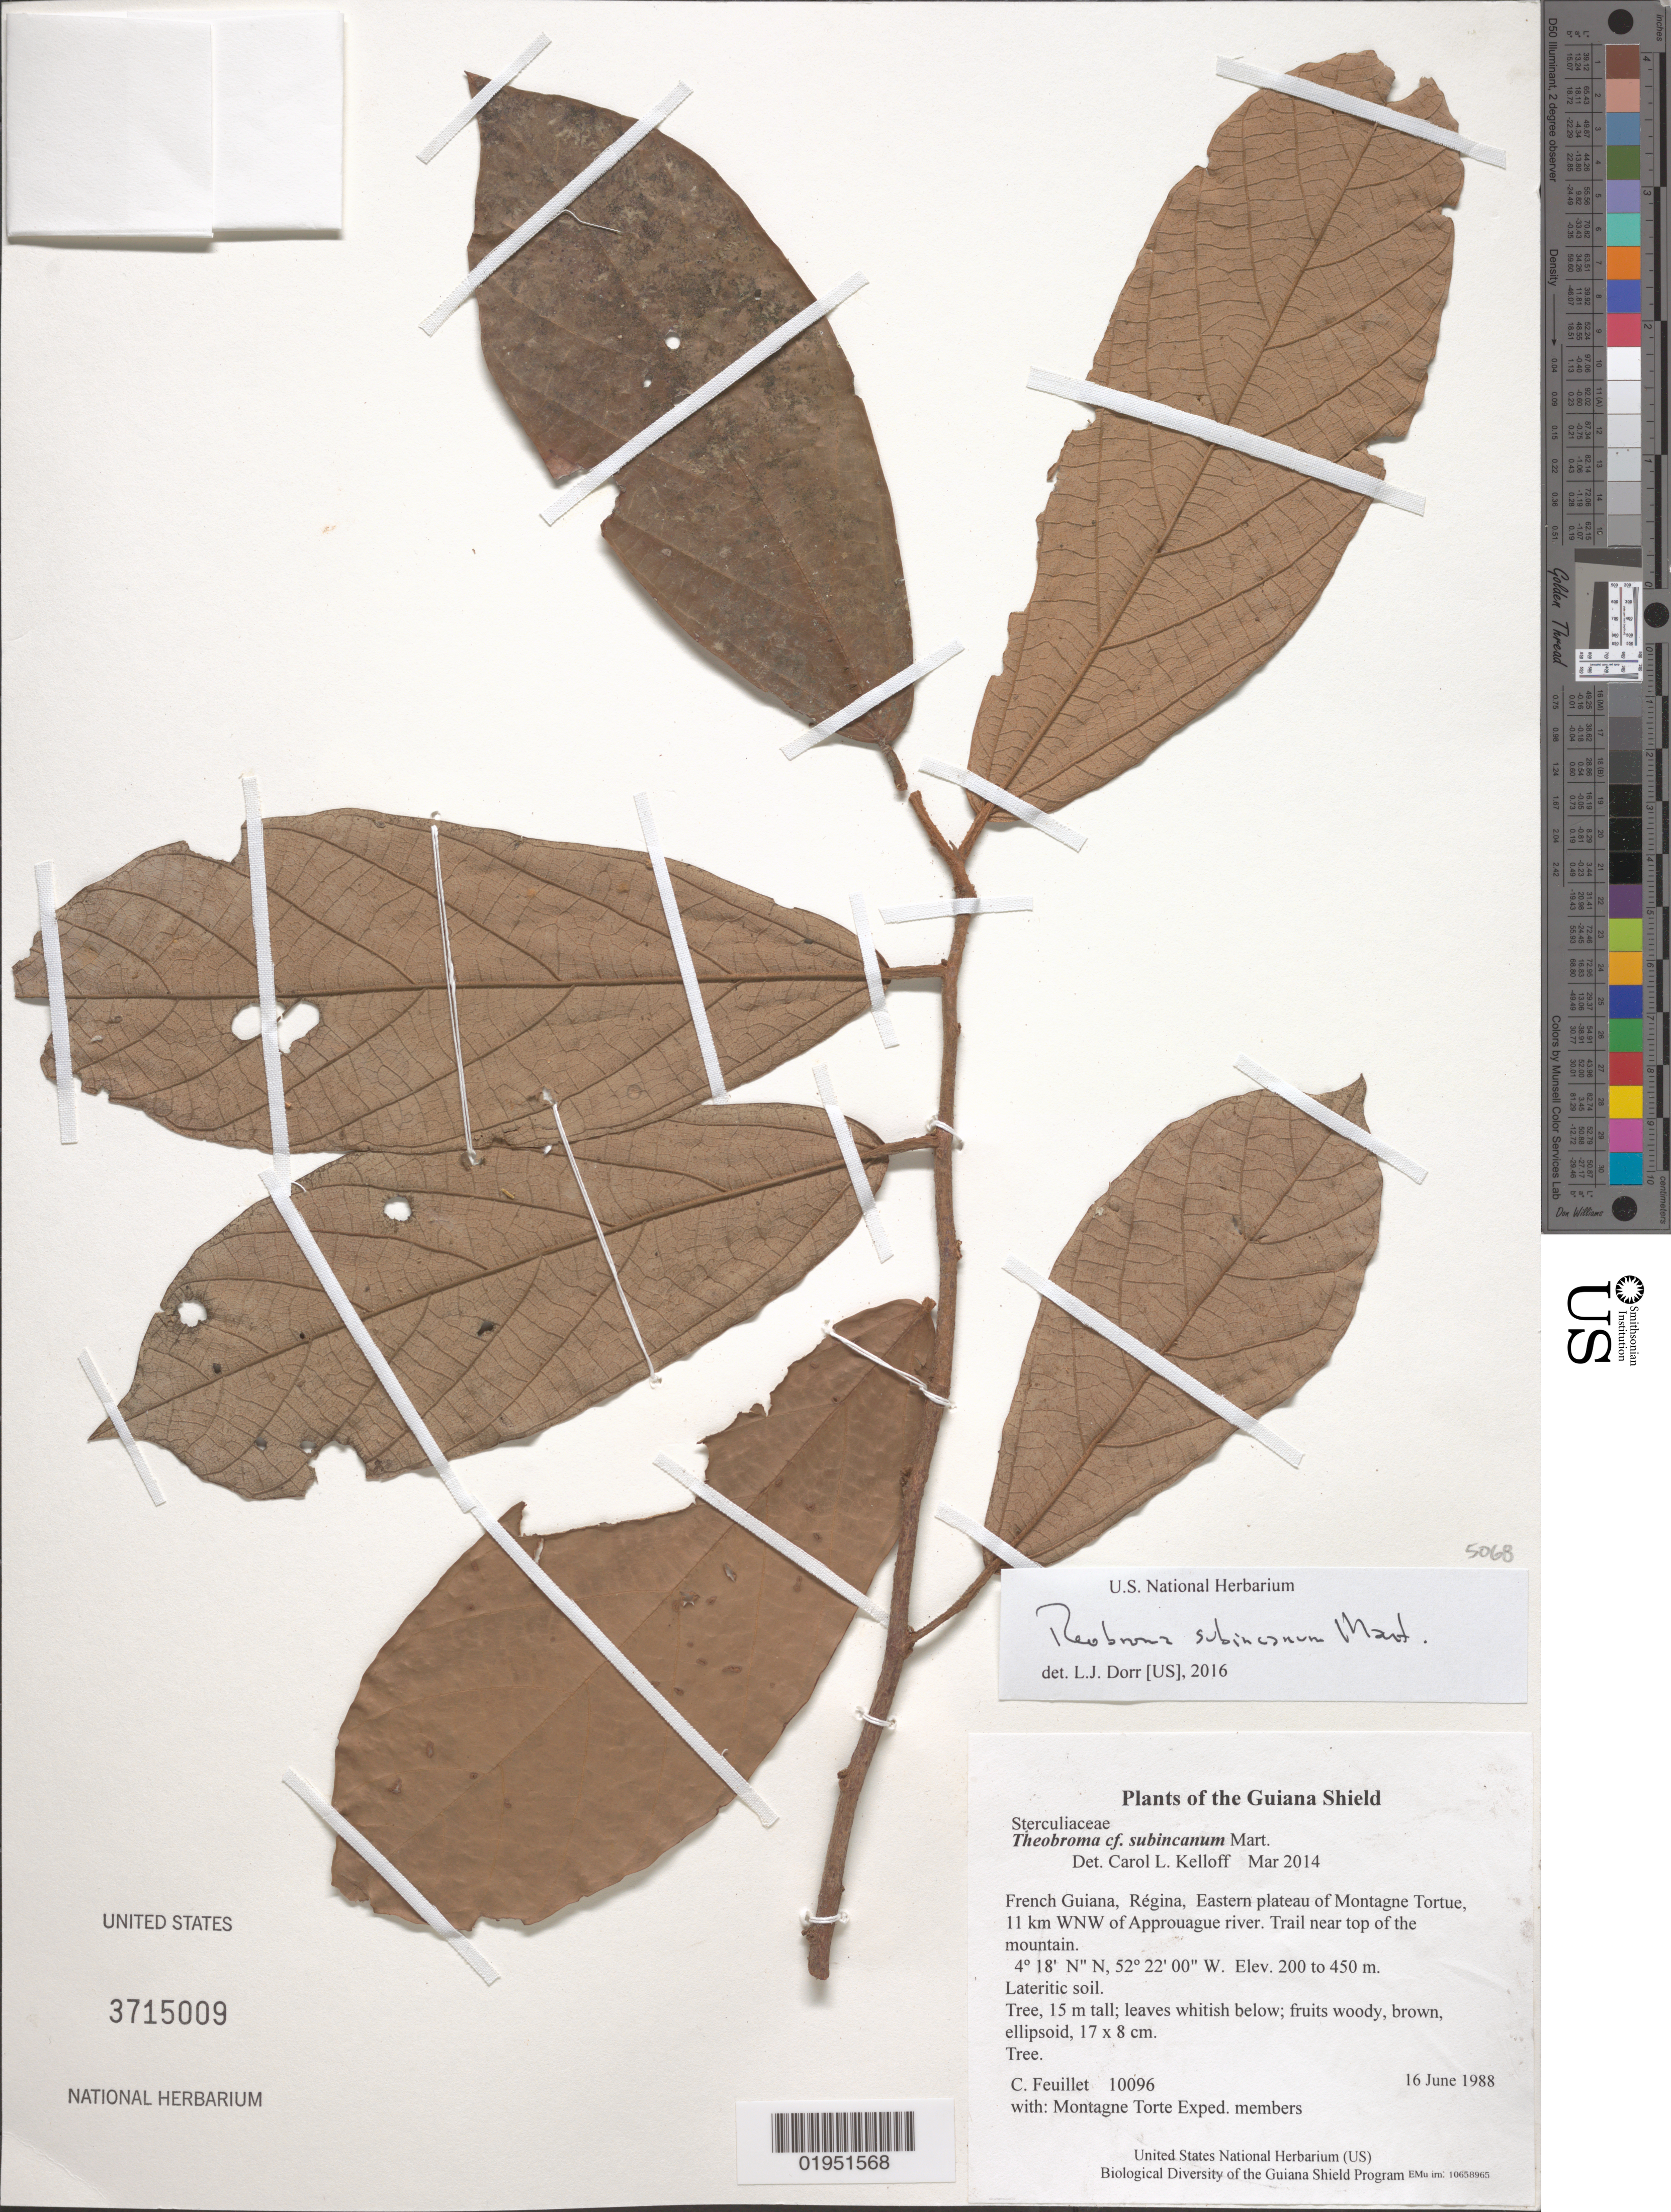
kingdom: Plantae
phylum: Tracheophyta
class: Magnoliopsida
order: Malvales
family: Malvaceae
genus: Theobroma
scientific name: Theobroma subincanum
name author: Mart.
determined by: Dorr, L. J., (BOT), Smithsonian Institution - National Museum of Natural History (UNITED STATES)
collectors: C. Feuillet & Montagne Torte Exped. members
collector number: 10096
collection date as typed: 16 June 1988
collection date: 1988-06-16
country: French Guiana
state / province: Cayenne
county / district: Regina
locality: Eastern plateau of Montagne Tortue, 11 km WNW of Approuague river. Trail near top of the mountain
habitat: Lateritic soil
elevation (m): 200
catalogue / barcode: US 3715009